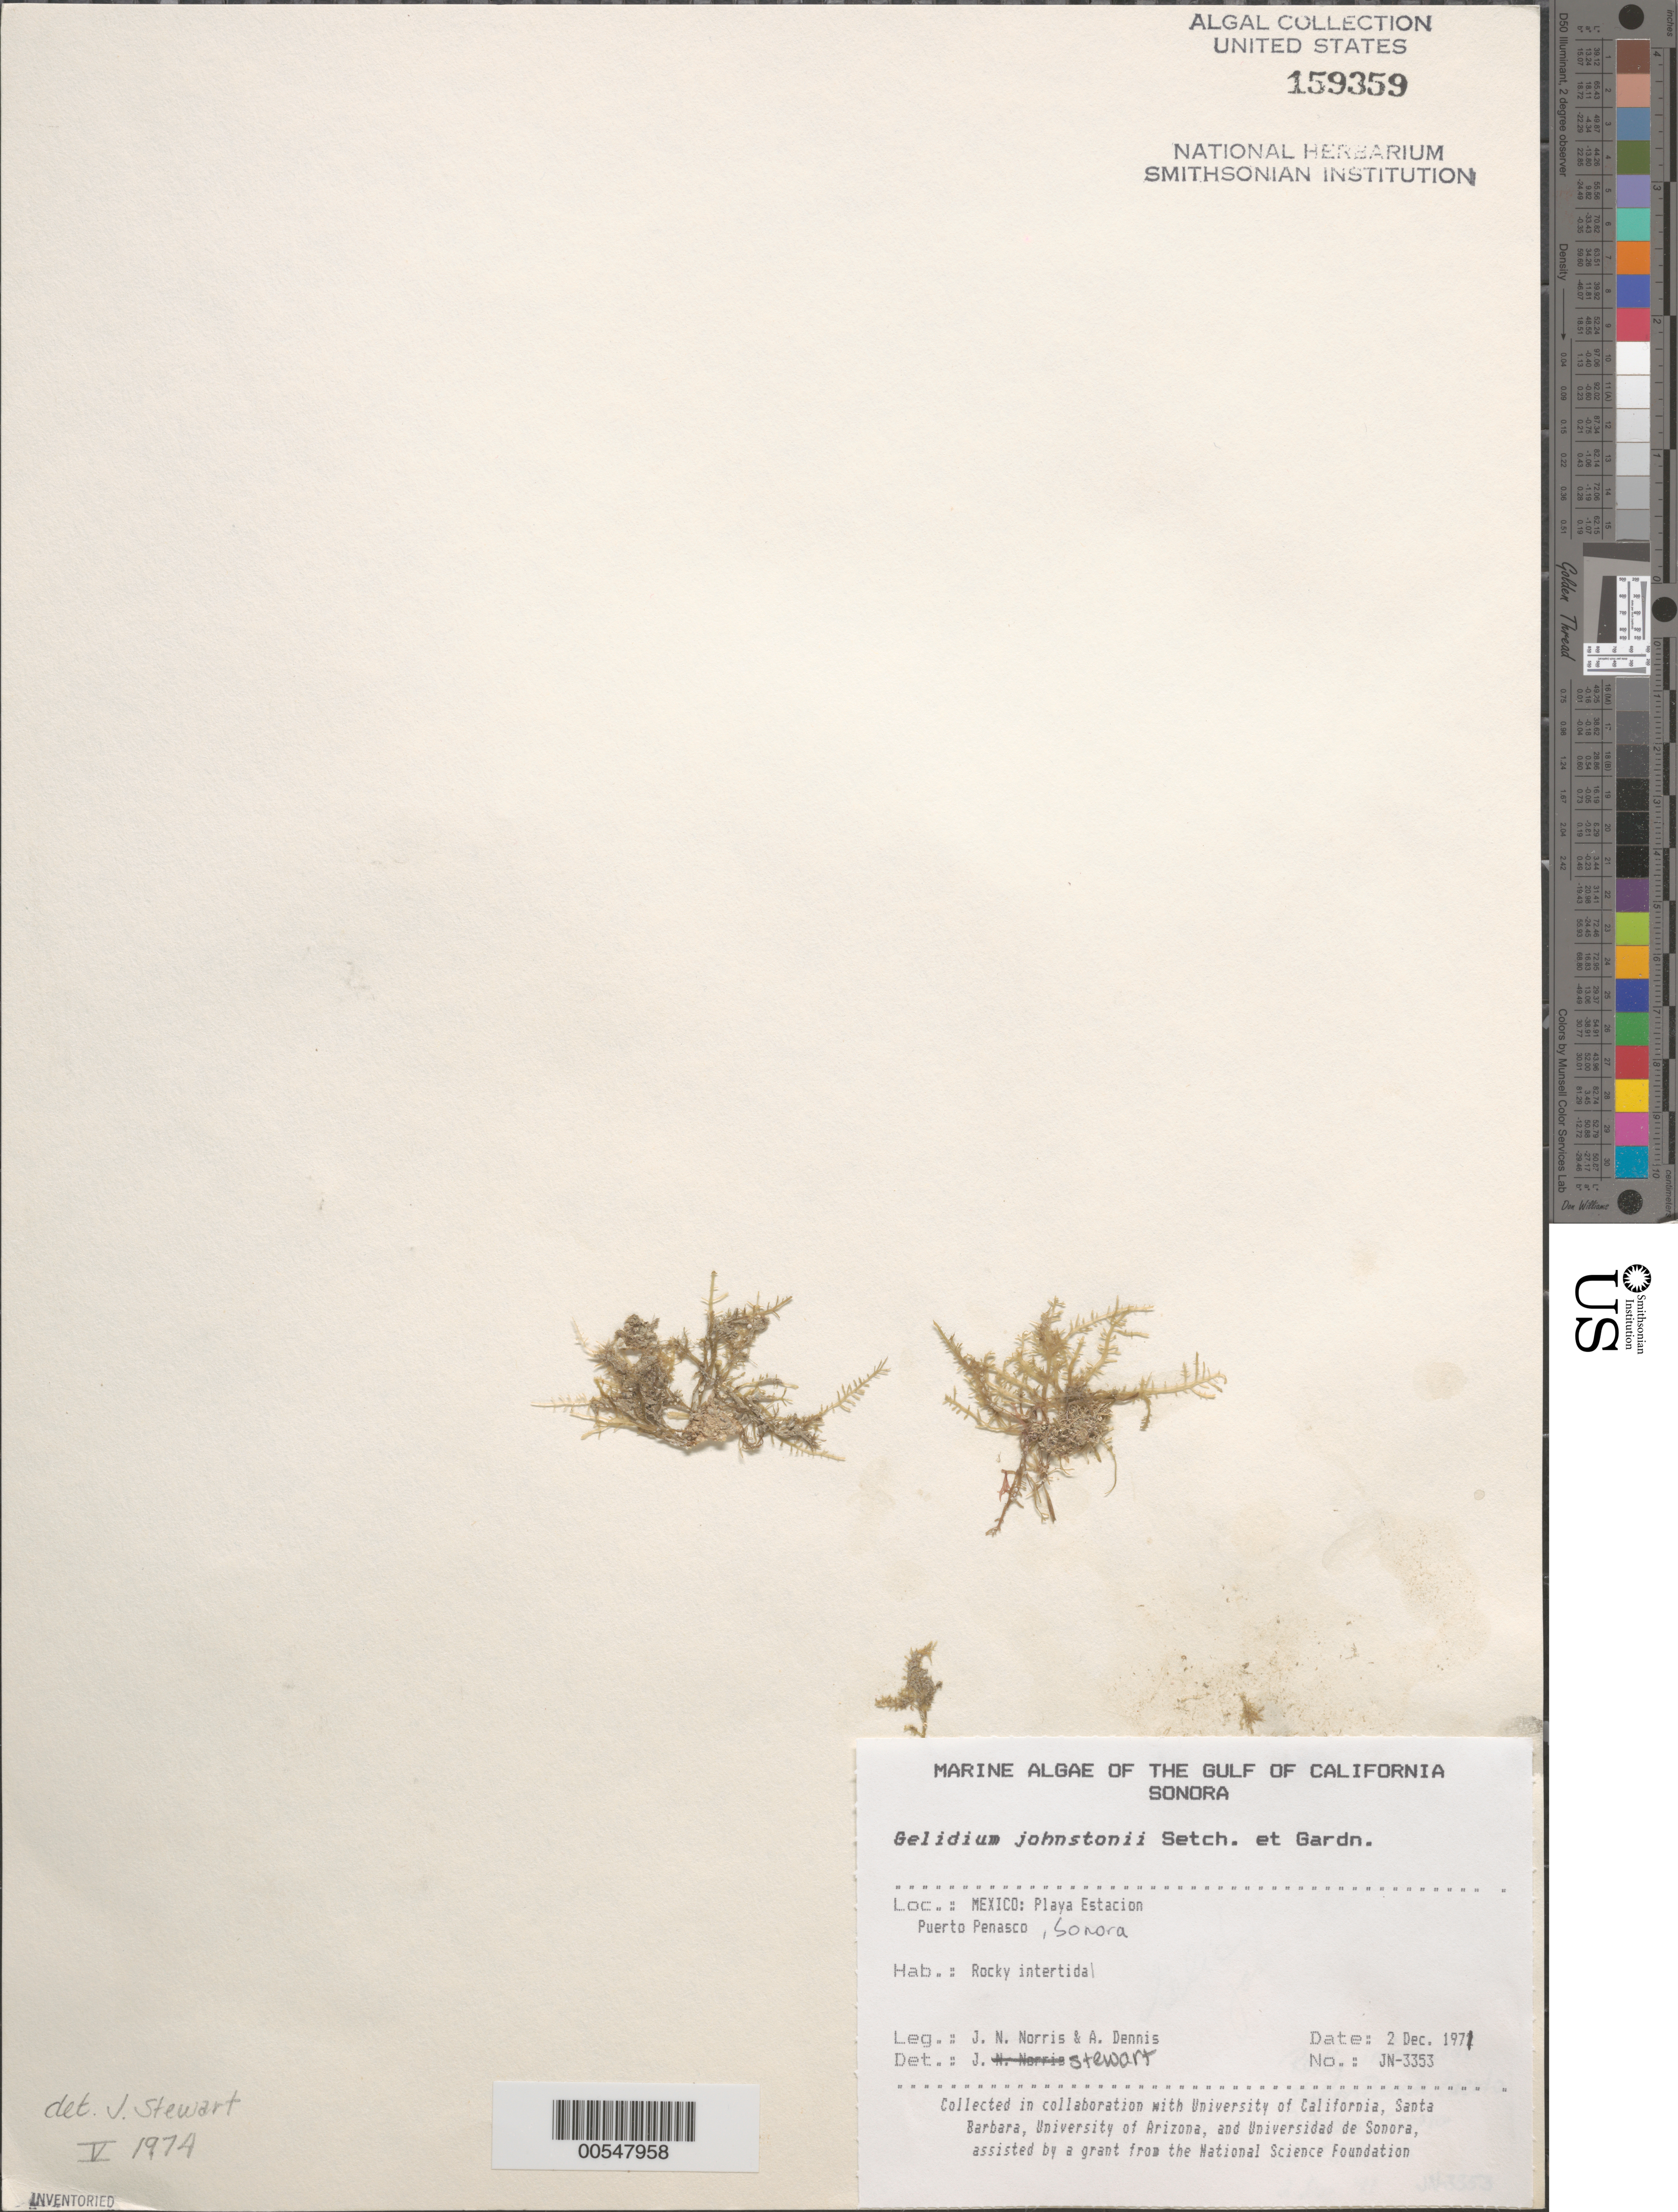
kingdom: Plantae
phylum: Rhodophyta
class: Florideophyceae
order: Gelidiales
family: Gelidiaceae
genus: Gelidium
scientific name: Gelidium johnstonii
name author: Setchell & N.L. Gardner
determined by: Stewart, J.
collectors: J. N. Norris & A. Dennis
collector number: JN-3353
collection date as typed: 02 Dec 1971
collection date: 1971-12-02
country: Mexico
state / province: Sonora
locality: Playa Estacion, Puerto Penasco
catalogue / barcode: US 159359